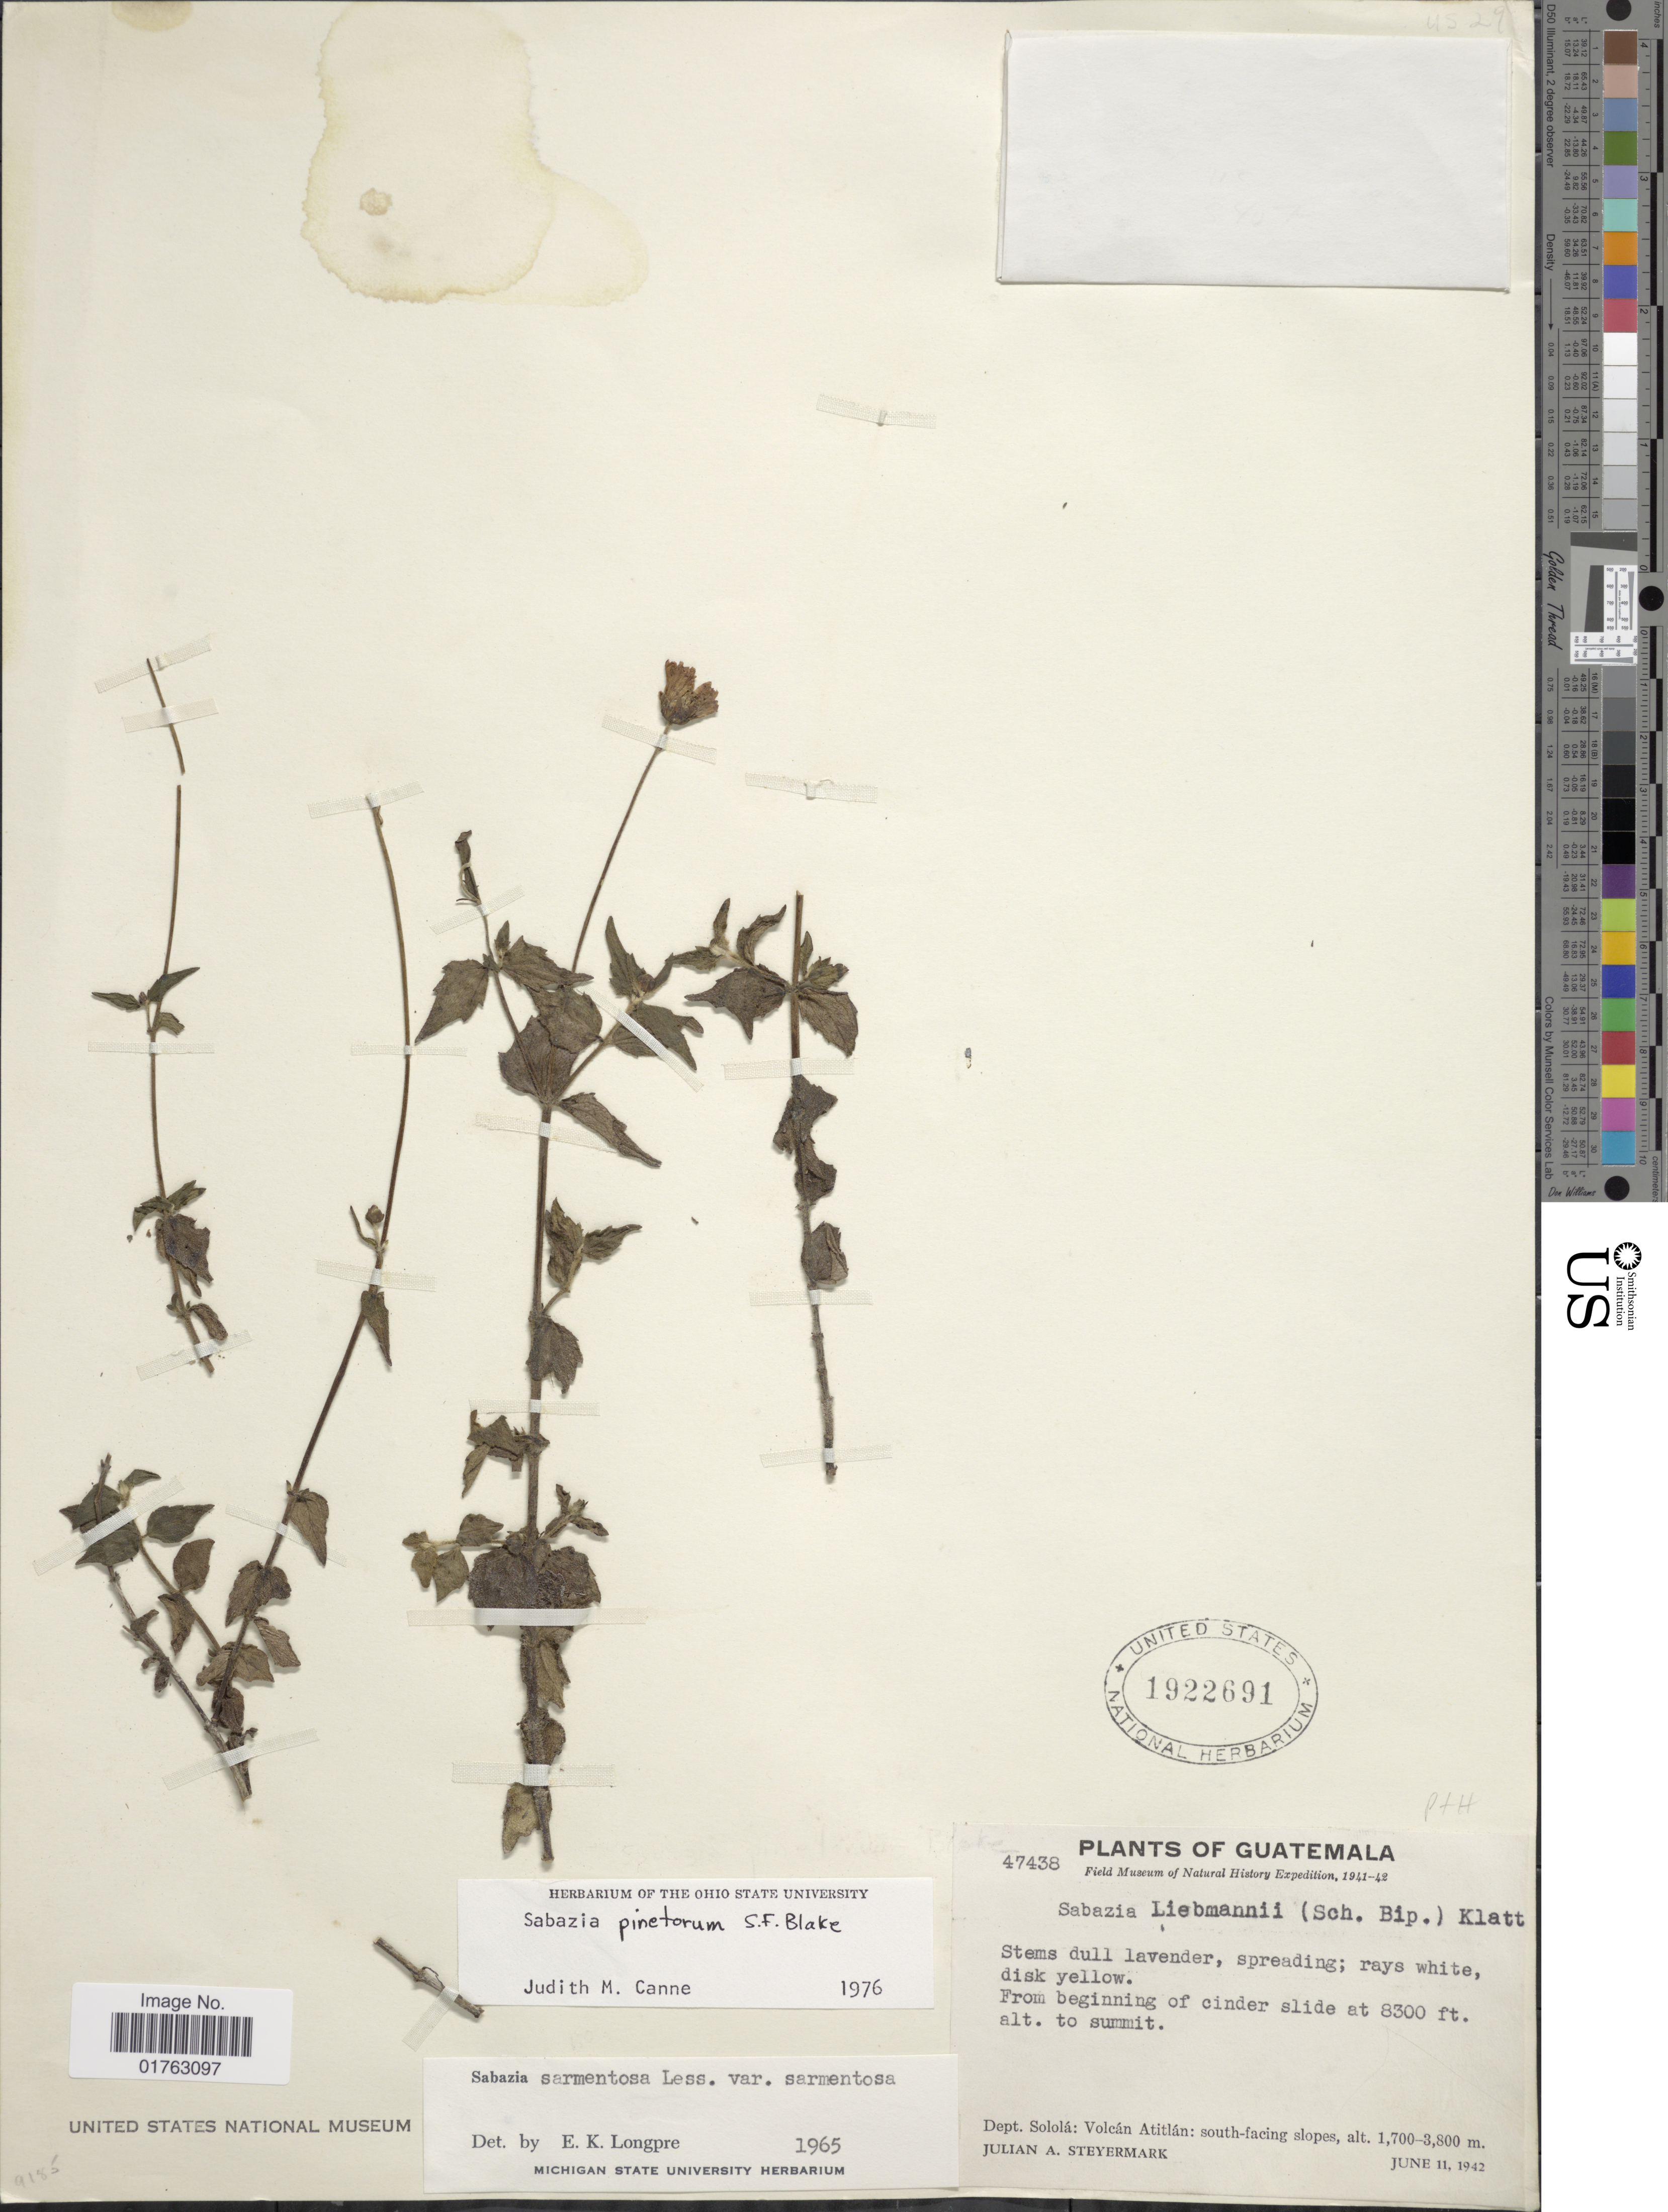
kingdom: Plantae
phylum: Tracheophyta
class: Magnoliopsida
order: Asterales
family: Asteraceae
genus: Sabazia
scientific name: Sabazia pinetorum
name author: S.F. Blake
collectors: J. Steyermark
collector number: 47438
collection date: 1942-06-11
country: Guatemala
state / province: Sololá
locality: Dept. Solola: Volcan Atitlan: south-facing slopes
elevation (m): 1700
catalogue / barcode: US 1922691